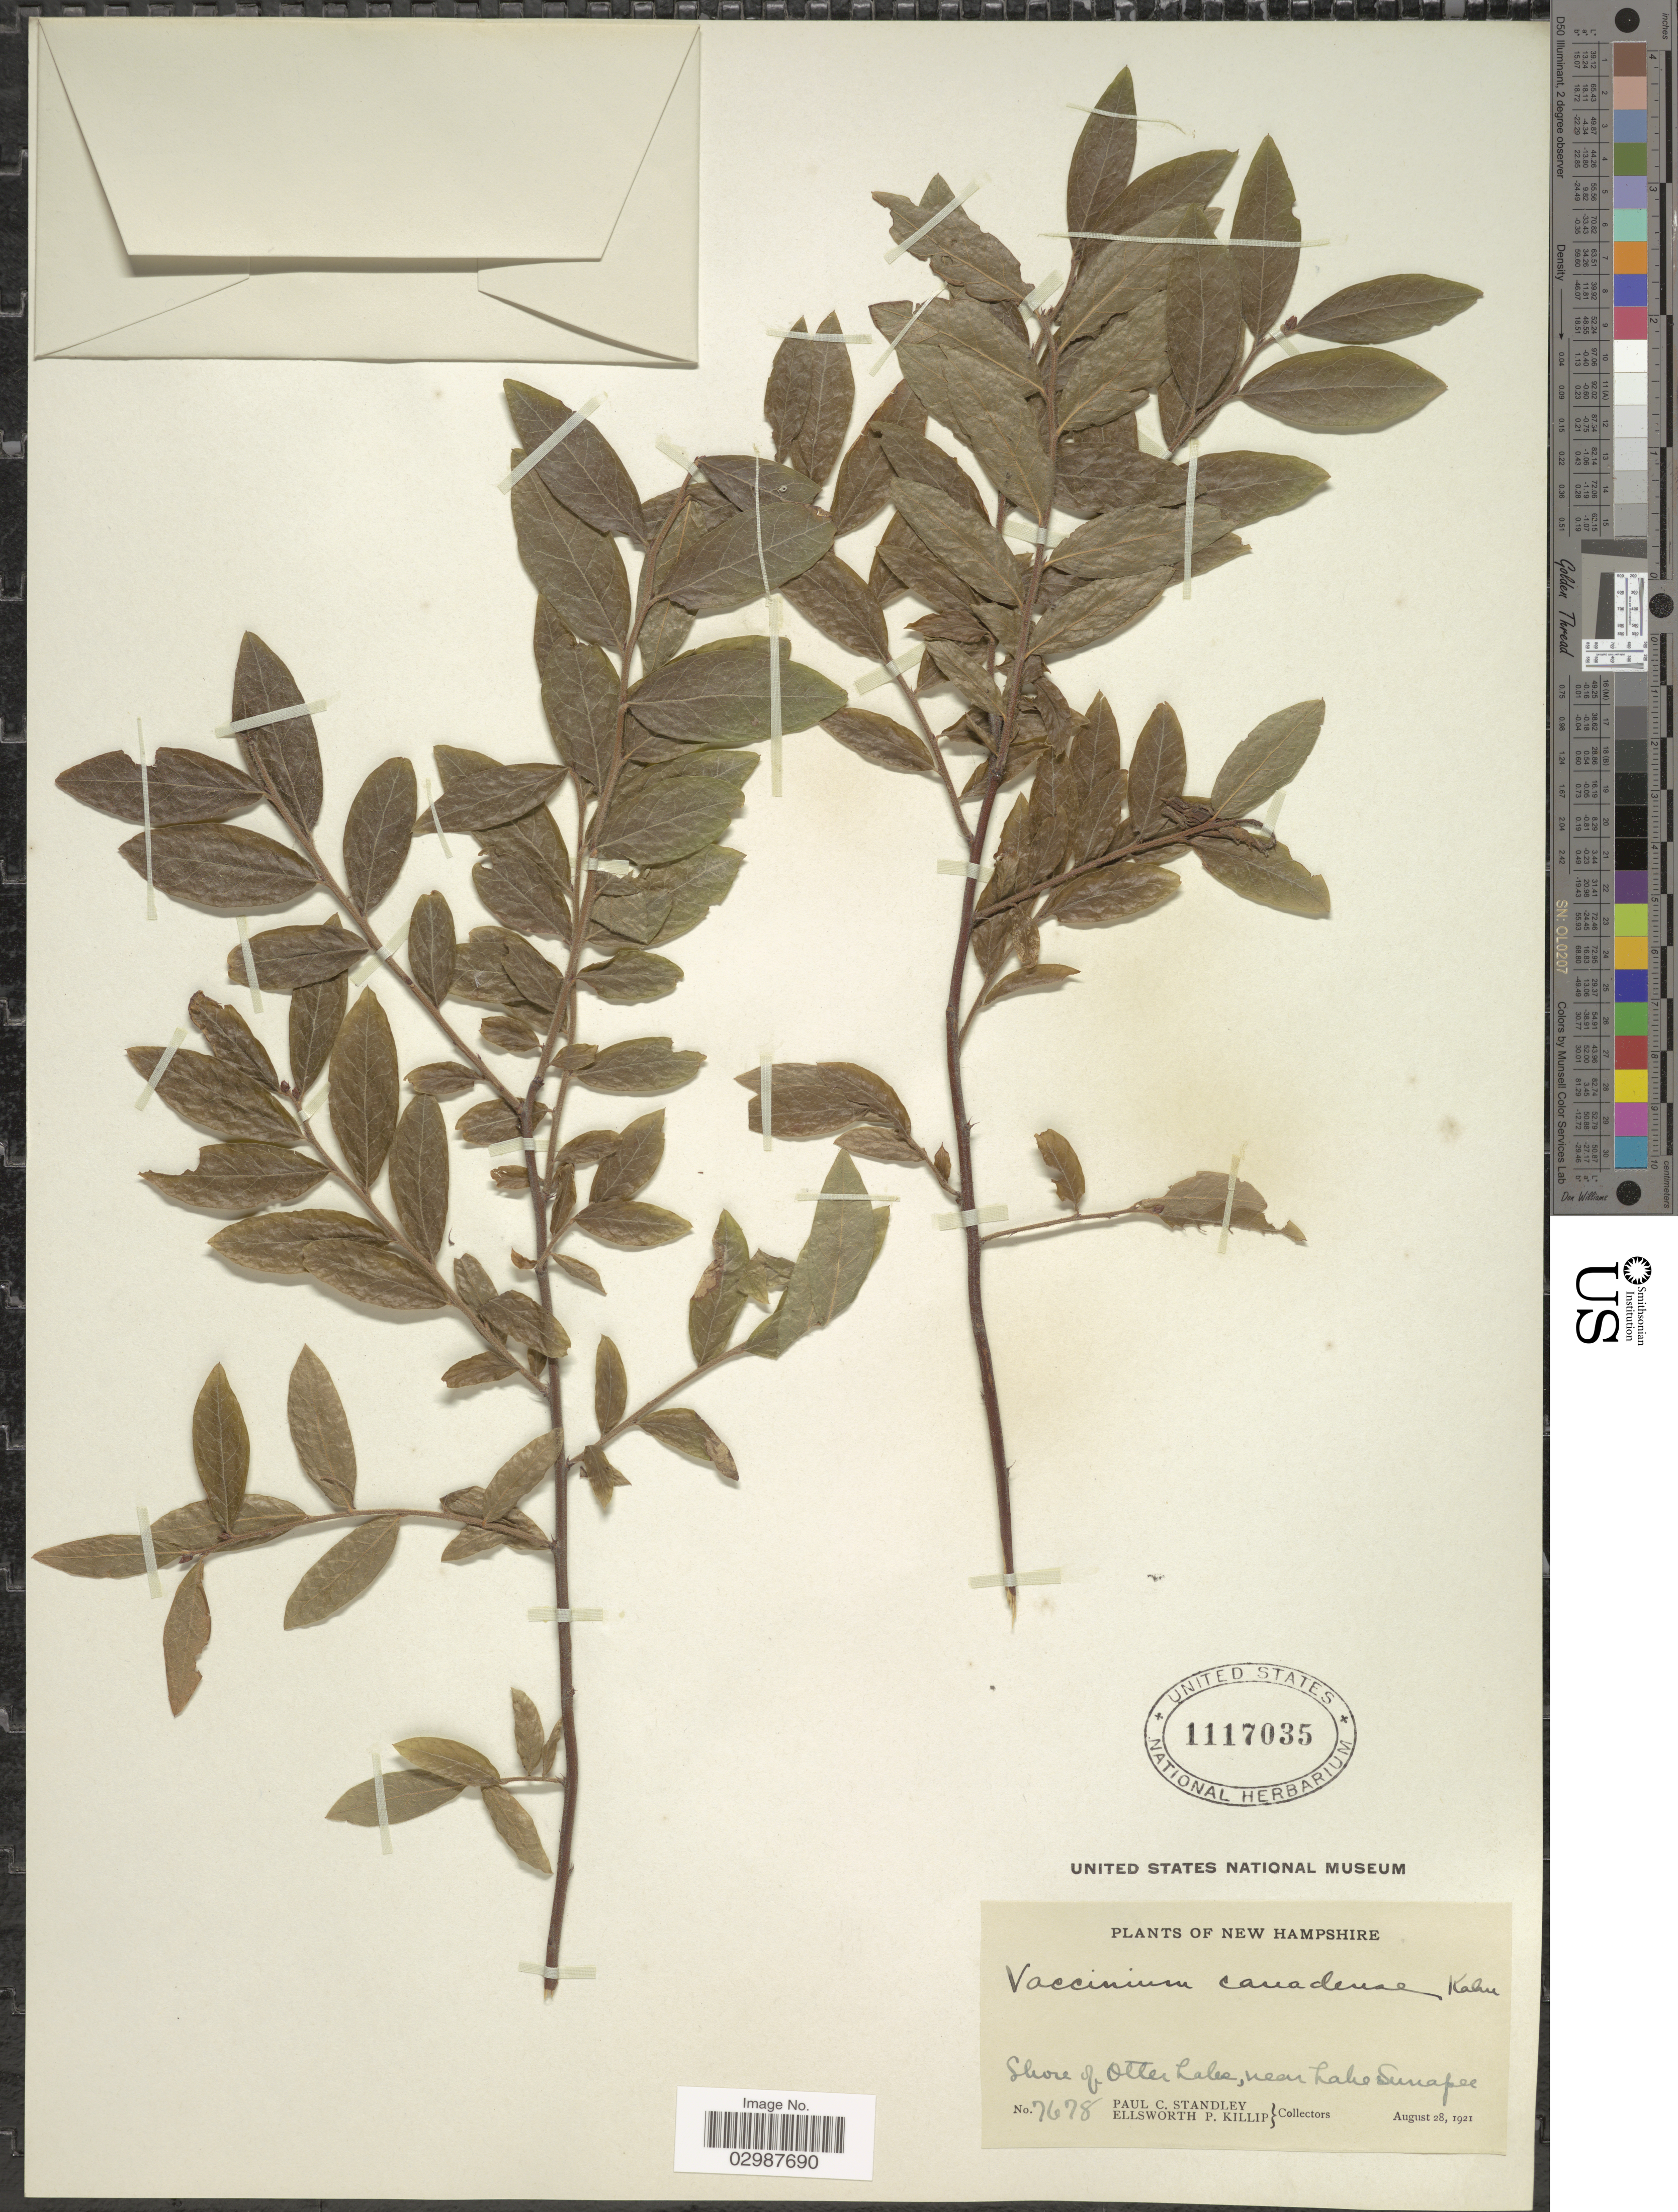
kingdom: Plantae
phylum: Tracheophyta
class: Magnoliopsida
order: Ericales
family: Ericaceae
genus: Vaccinium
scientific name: Vaccinium canadense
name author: Kalm ex Richardson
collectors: P. C. Standley & E. P. Killip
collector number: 7678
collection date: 1921-08-28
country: United States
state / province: New Hampshire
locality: Shore of Otter Lake, near Lake Sunapee.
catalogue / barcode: US 1117035